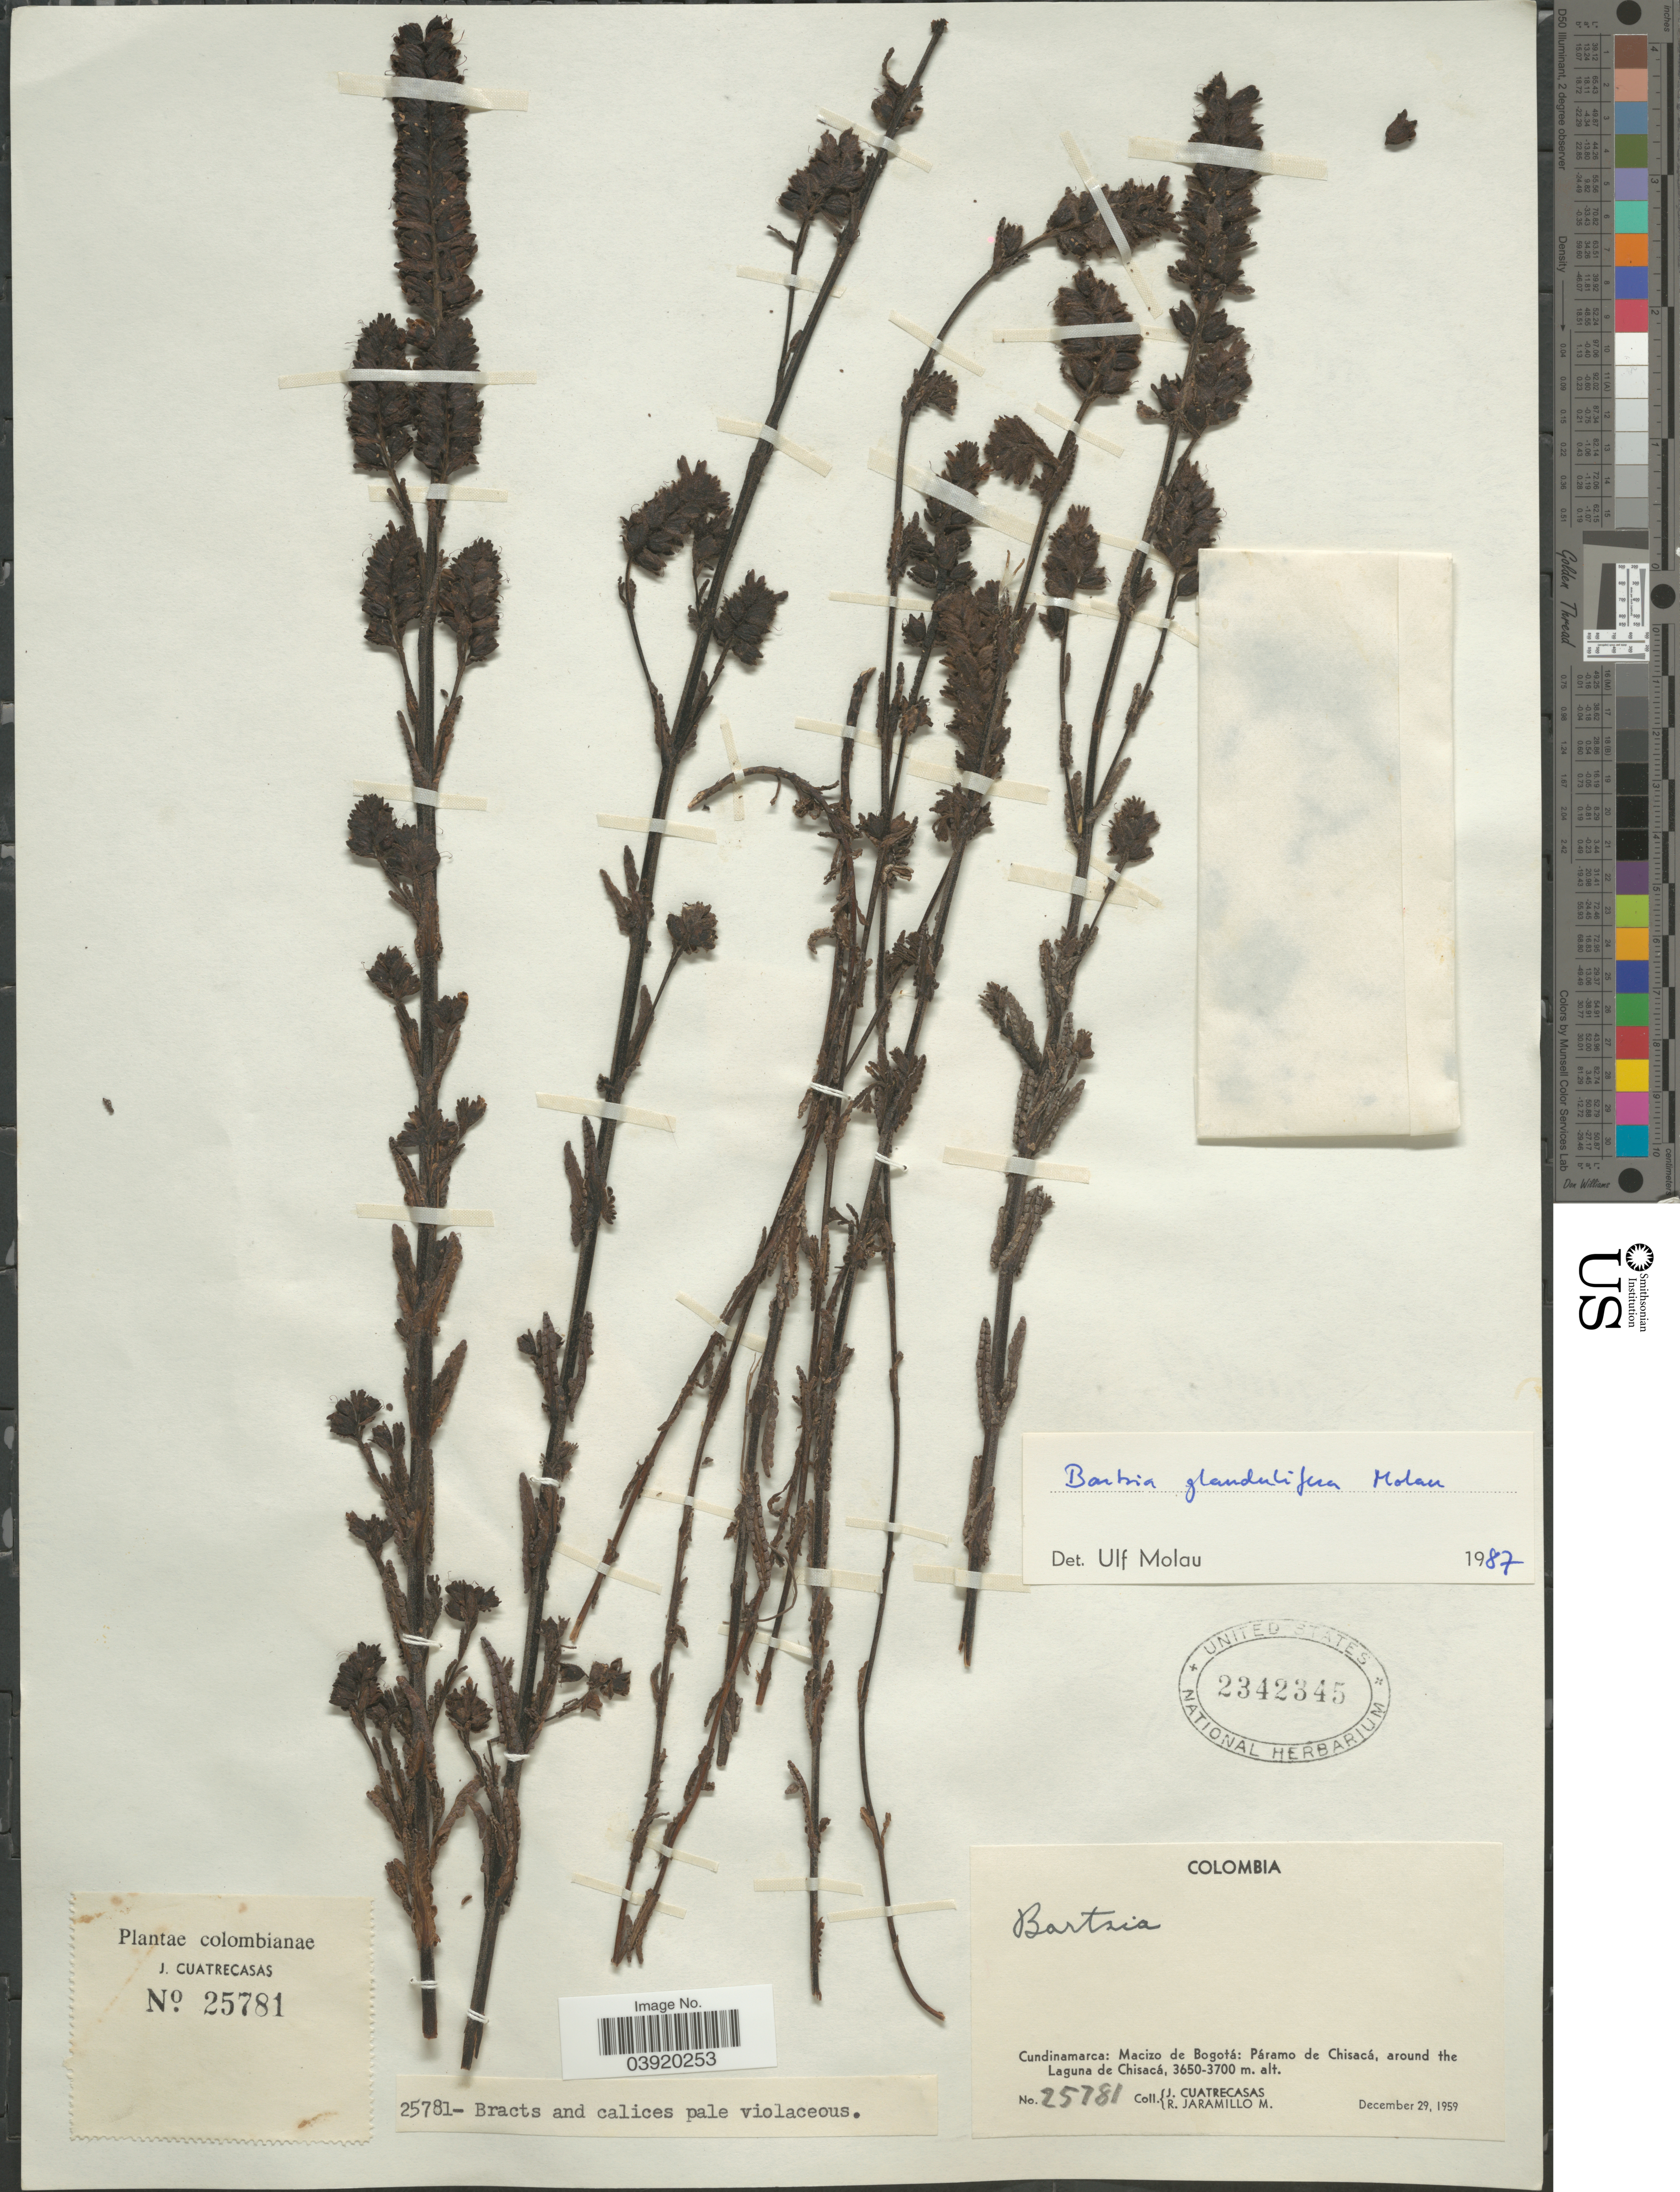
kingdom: Plantae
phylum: Tracheophyta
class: Magnoliopsida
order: Lamiales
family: Orobanchaceae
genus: Bartsia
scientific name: Bartsia glandulifera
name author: Molau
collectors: J. Cuatrecasas & R. Jaramillo M.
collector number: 25781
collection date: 1959-12-29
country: Colombia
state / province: Cundinamarca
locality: Macizo de Bogotá: Páramo de Chisacá, around de Laguna de Chisacá.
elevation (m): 3650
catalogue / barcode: US 2342345